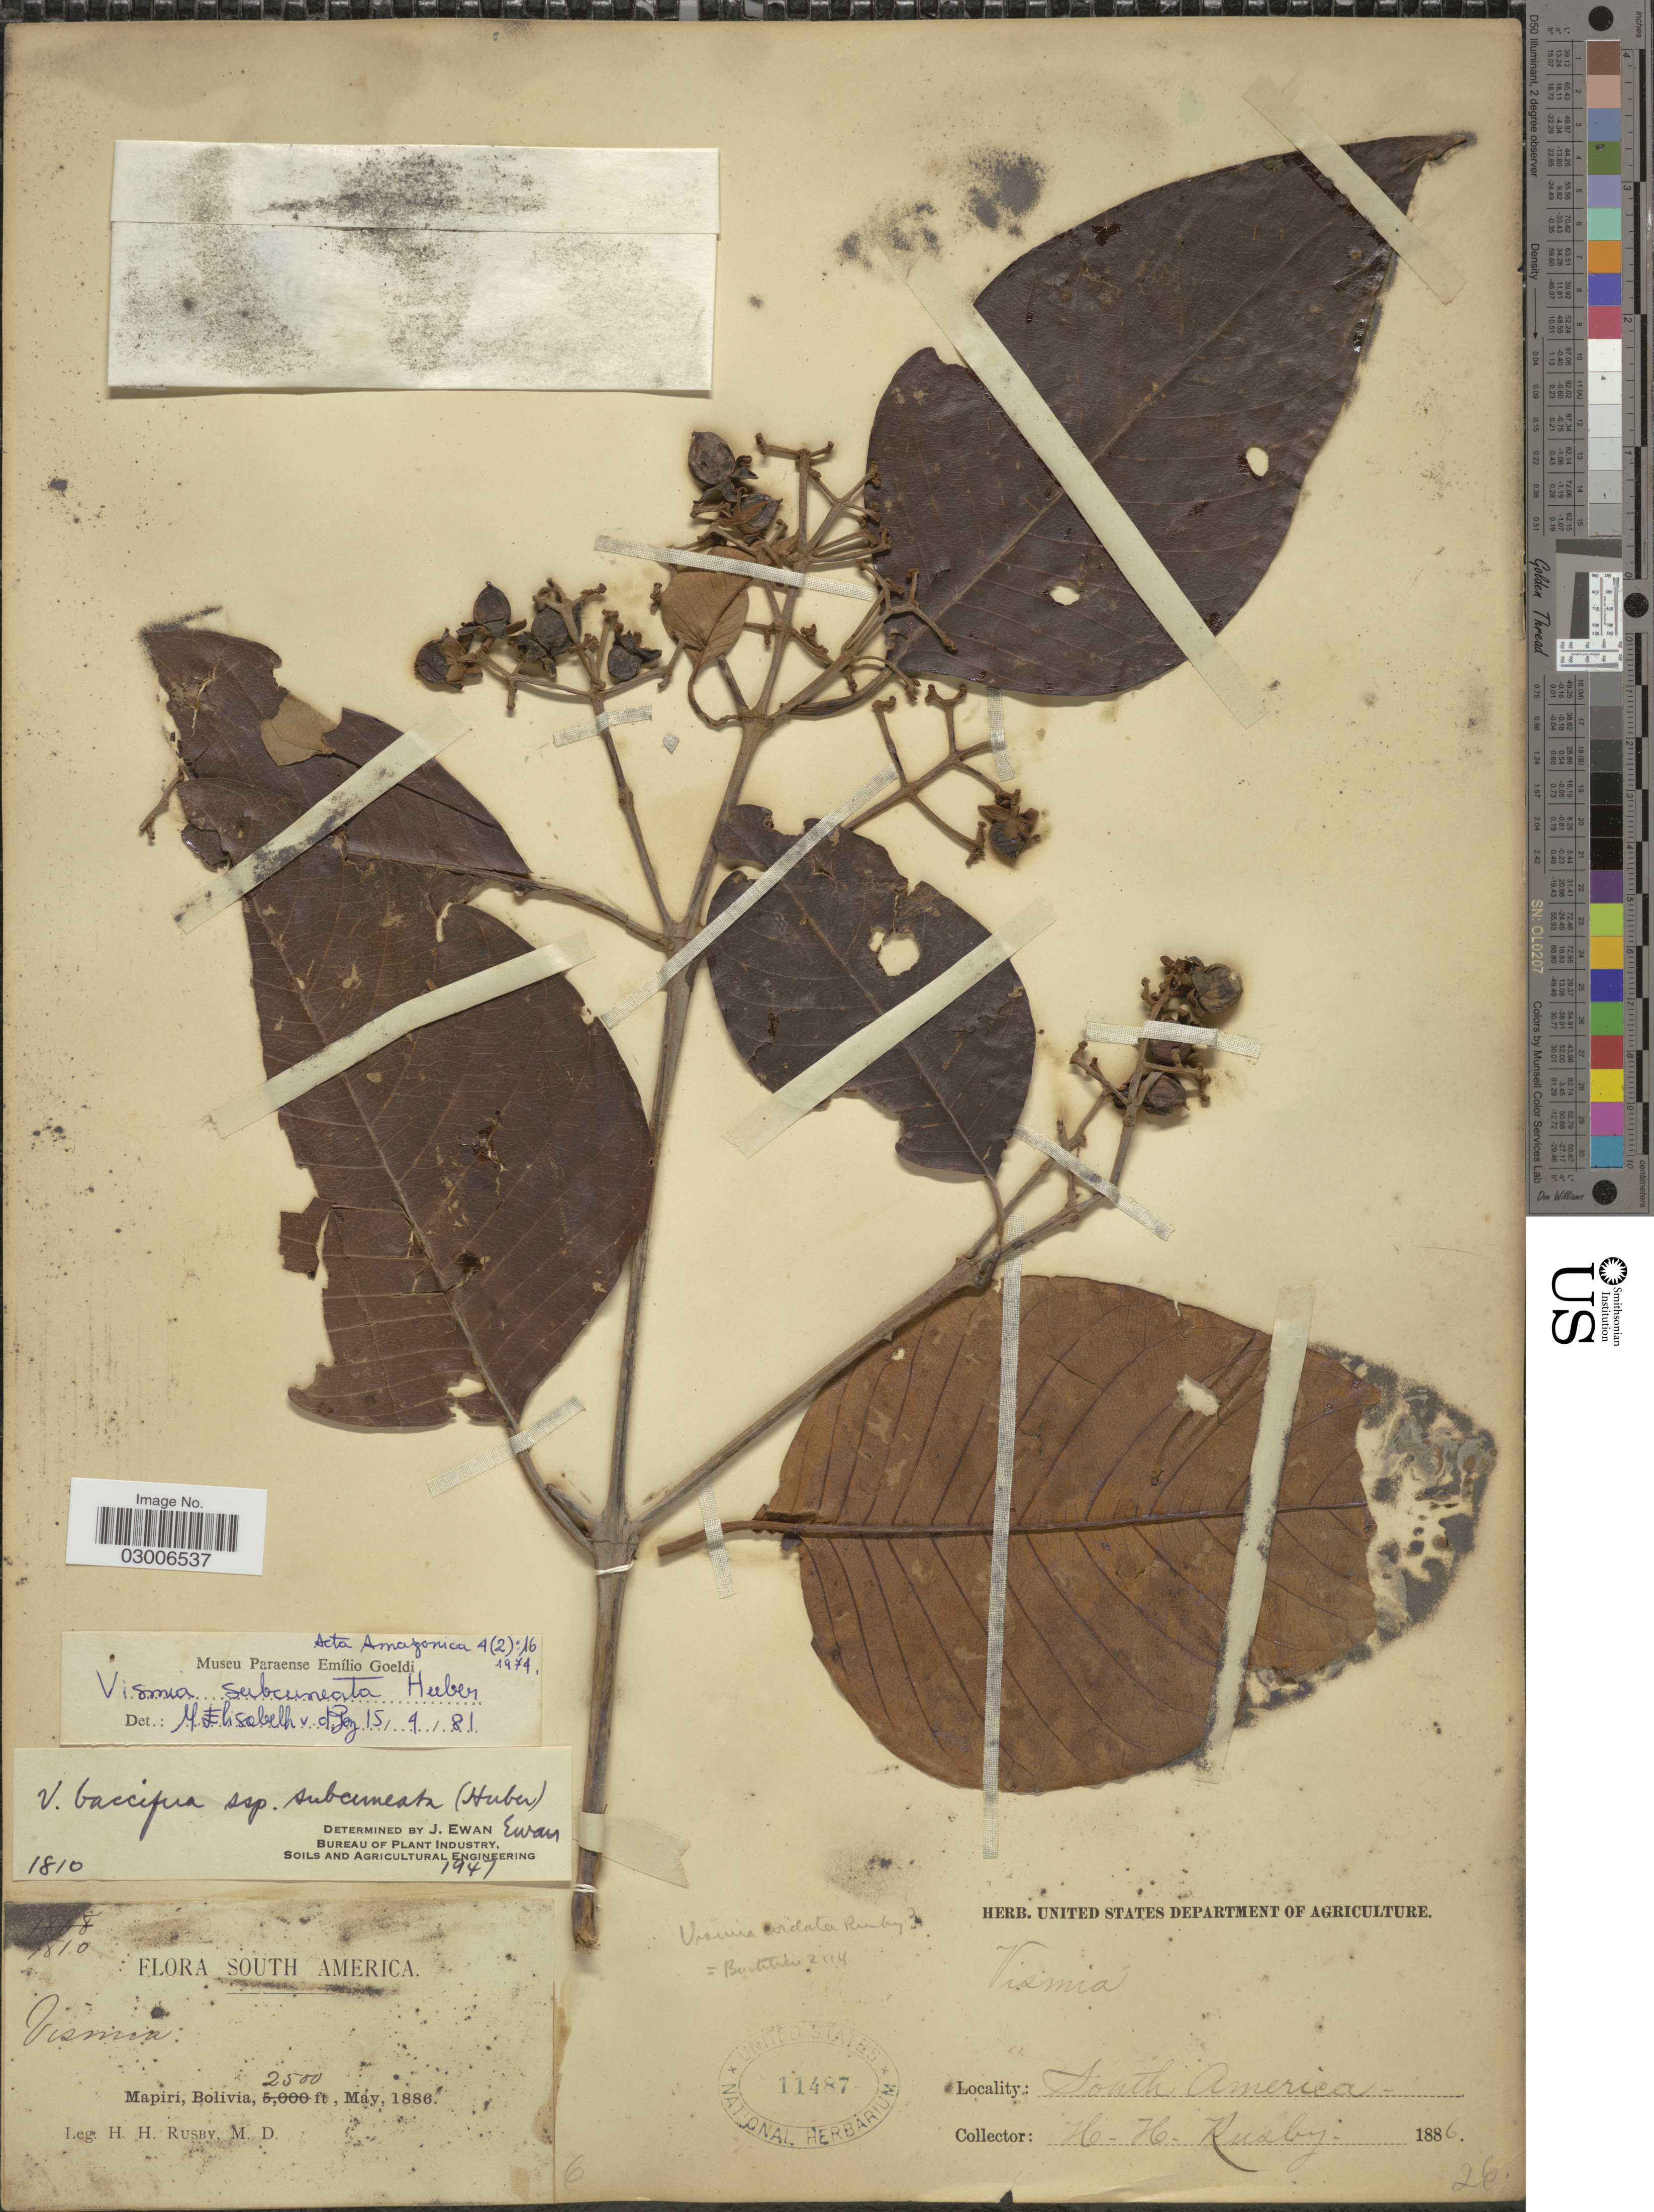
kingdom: Plantae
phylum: Tracheophyta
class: Magnoliopsida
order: Malpighiales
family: Hypericaceae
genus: Vismia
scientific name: Vismia baccifera subsp. subcuneata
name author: (Huber) Ewan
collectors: H. H. Rusby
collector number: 1810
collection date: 1886-05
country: Bolivia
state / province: La Páz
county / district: Larecaja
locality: Mapiri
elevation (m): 762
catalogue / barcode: US 11487